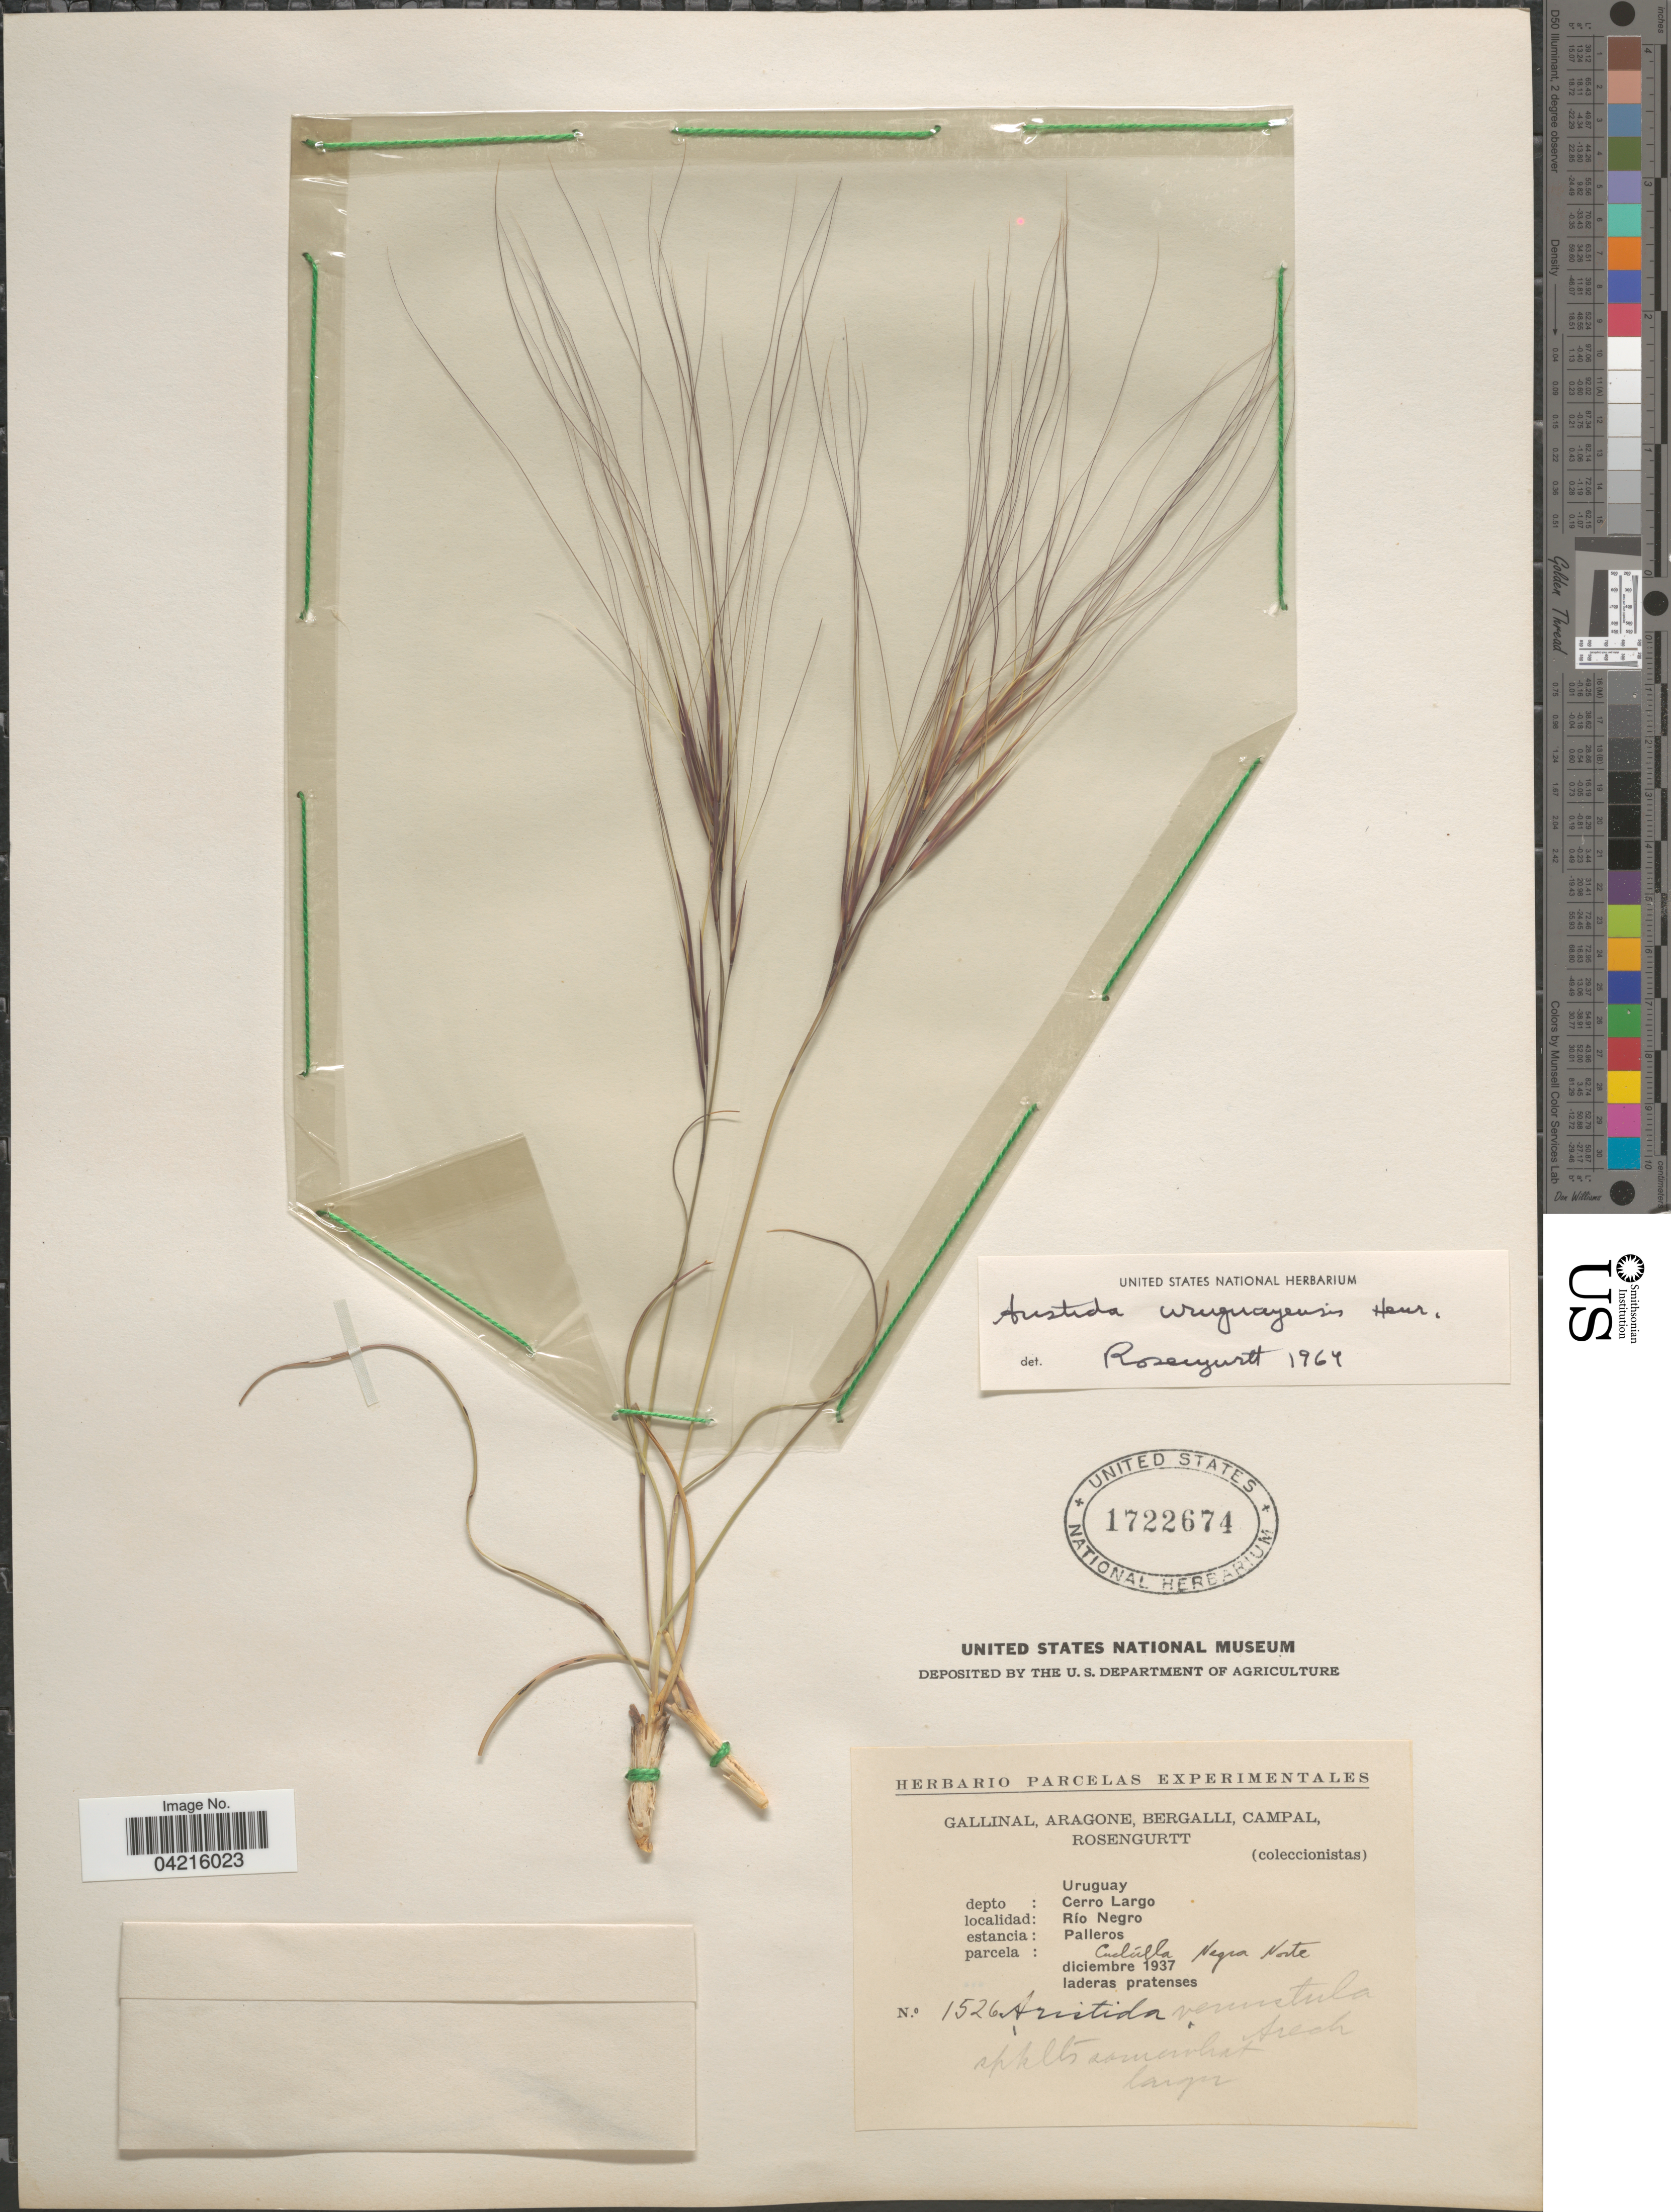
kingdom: Plantae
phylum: Tracheophyta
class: Liliopsida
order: Poales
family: Poaceae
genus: Aristida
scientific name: Aristida uruguayensis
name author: Henr.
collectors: -. Gallinal, -- Aragone, -- Bergalli, -- Campal & Rosengurtt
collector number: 1526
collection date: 1937-12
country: Uruguay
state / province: Cerro Largo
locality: Depto: Cerro Largo. Río Negro. Estancia: Palleros. Parcela: Cuclúlla Negra Norte.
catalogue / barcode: US 1722674